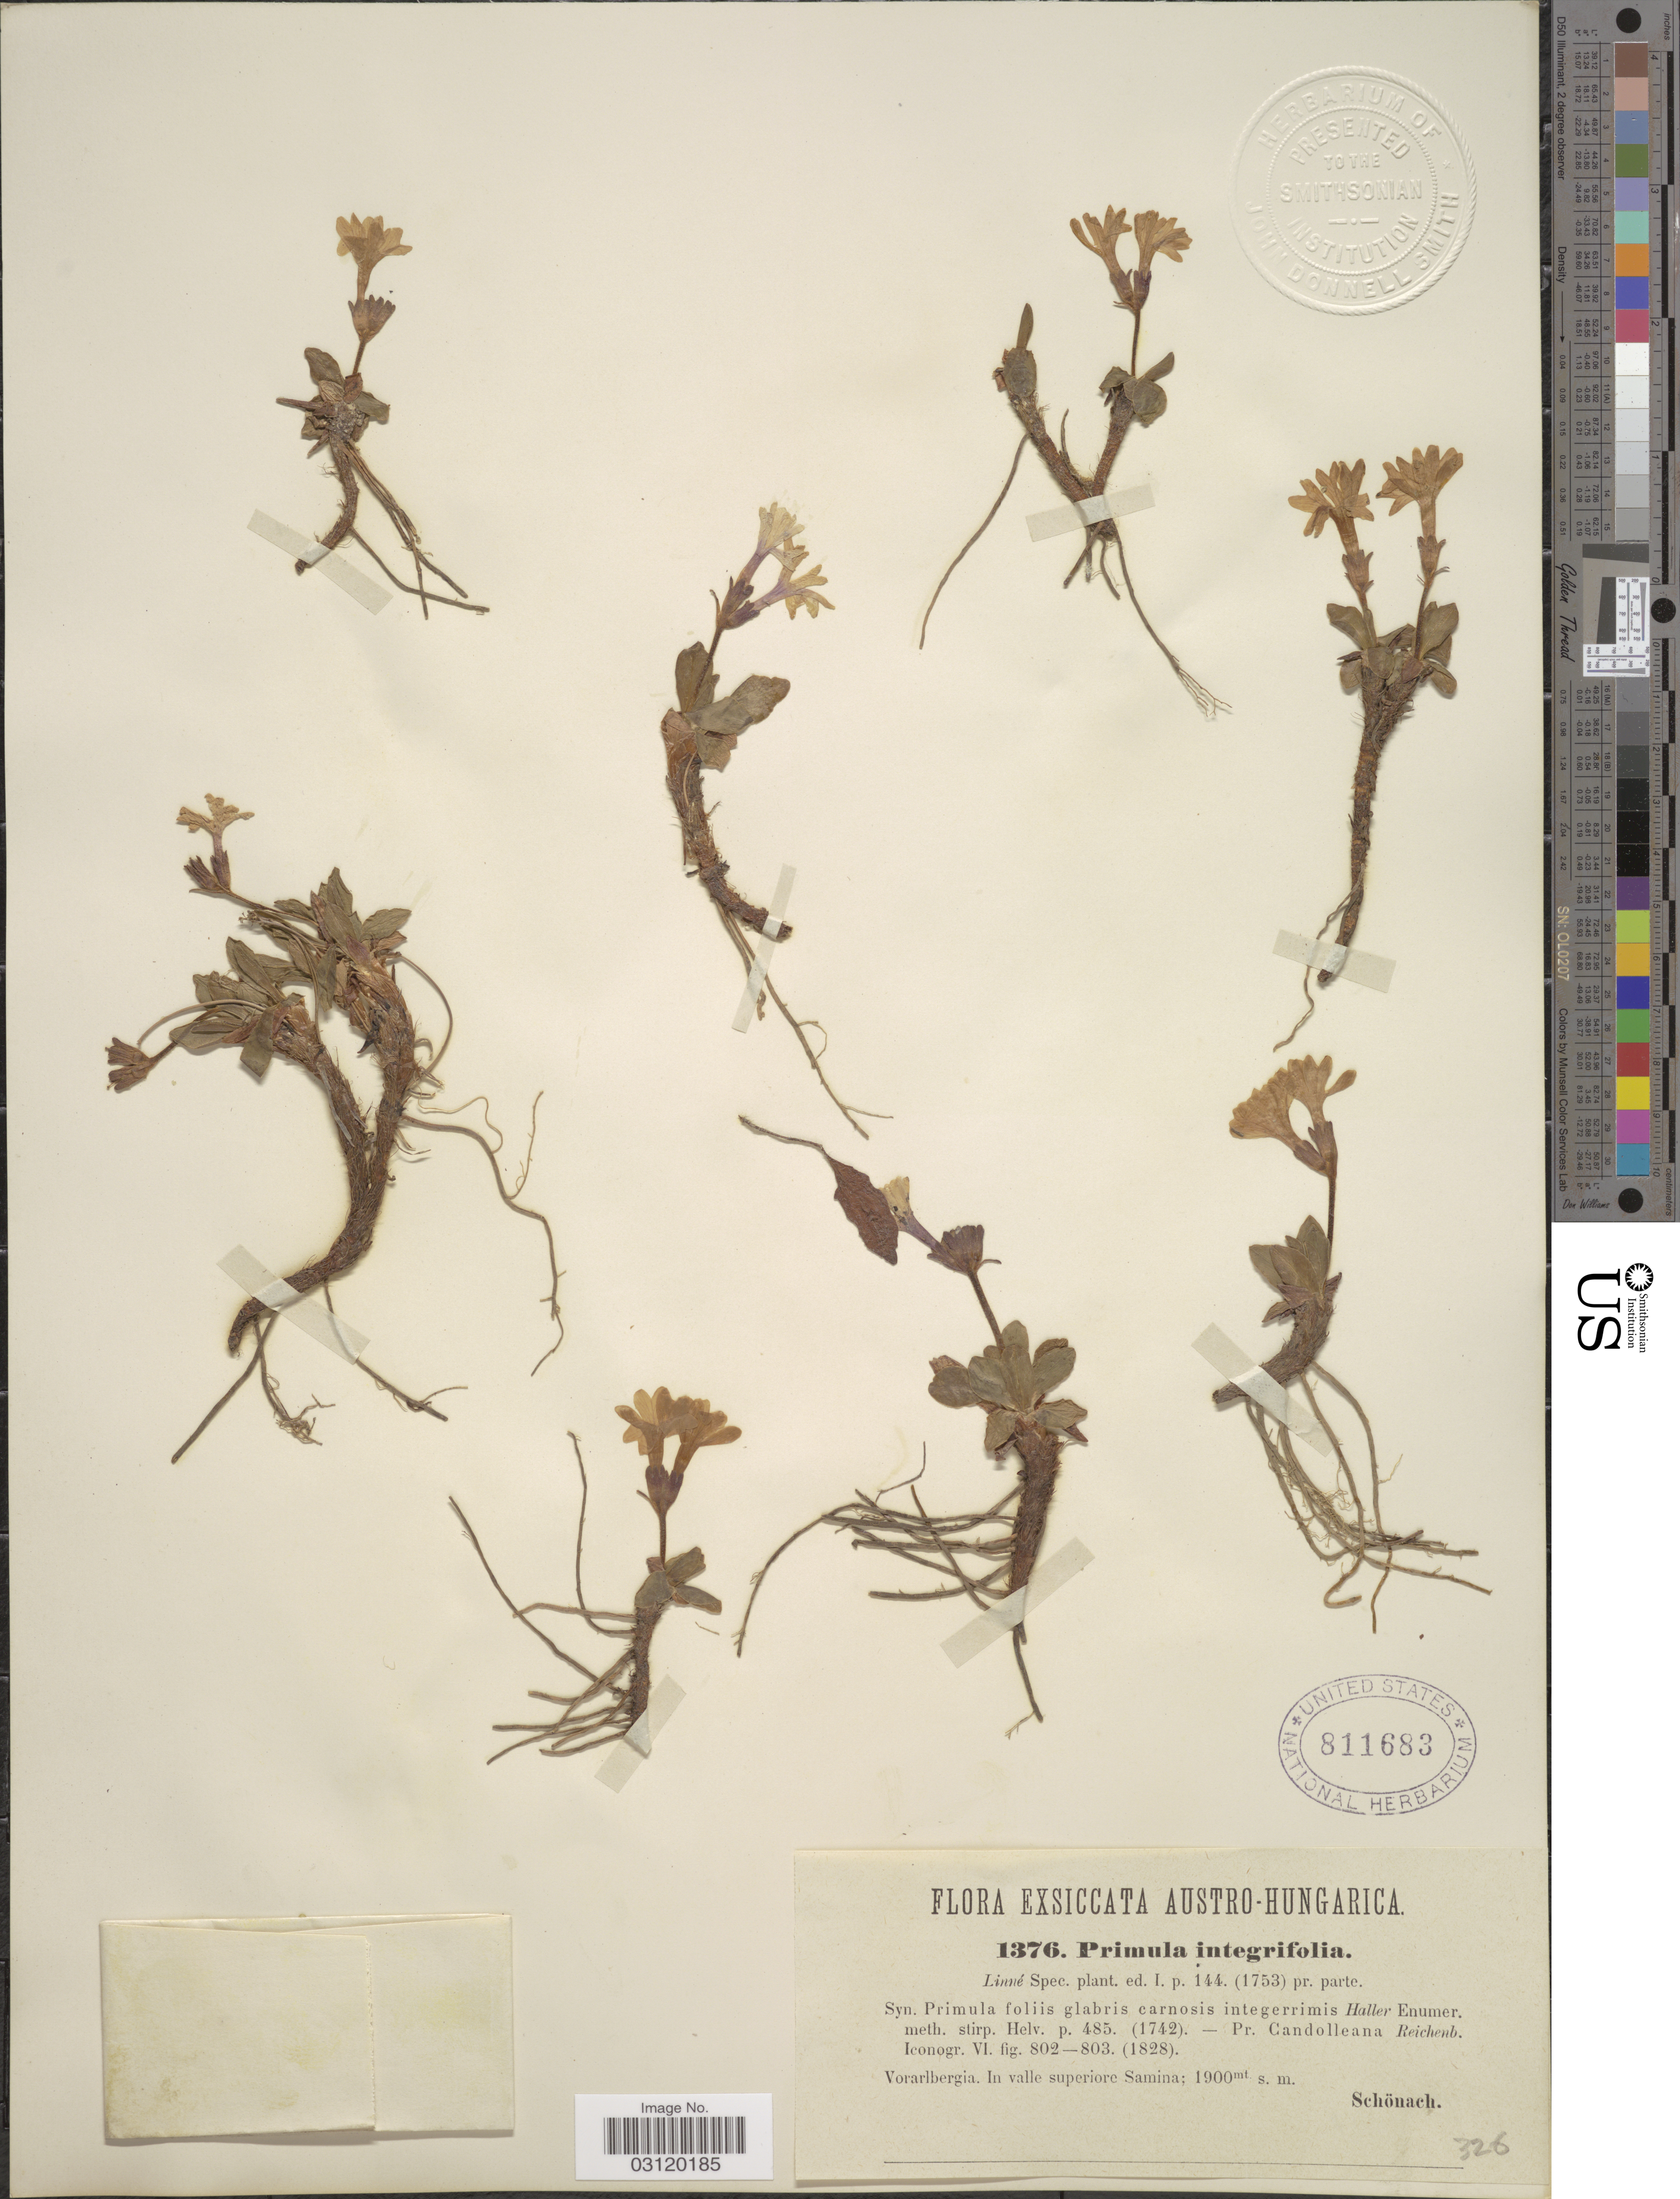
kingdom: Plantae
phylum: Tracheophyta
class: Magnoliopsida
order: Ericales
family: Primulaceae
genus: Primula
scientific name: Primula integrifolia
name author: L.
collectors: Schönach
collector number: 1376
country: Austria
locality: Austro-Hungarica, Vorarlbergia, In valle superiore Samina.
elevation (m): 1900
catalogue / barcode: US 811683